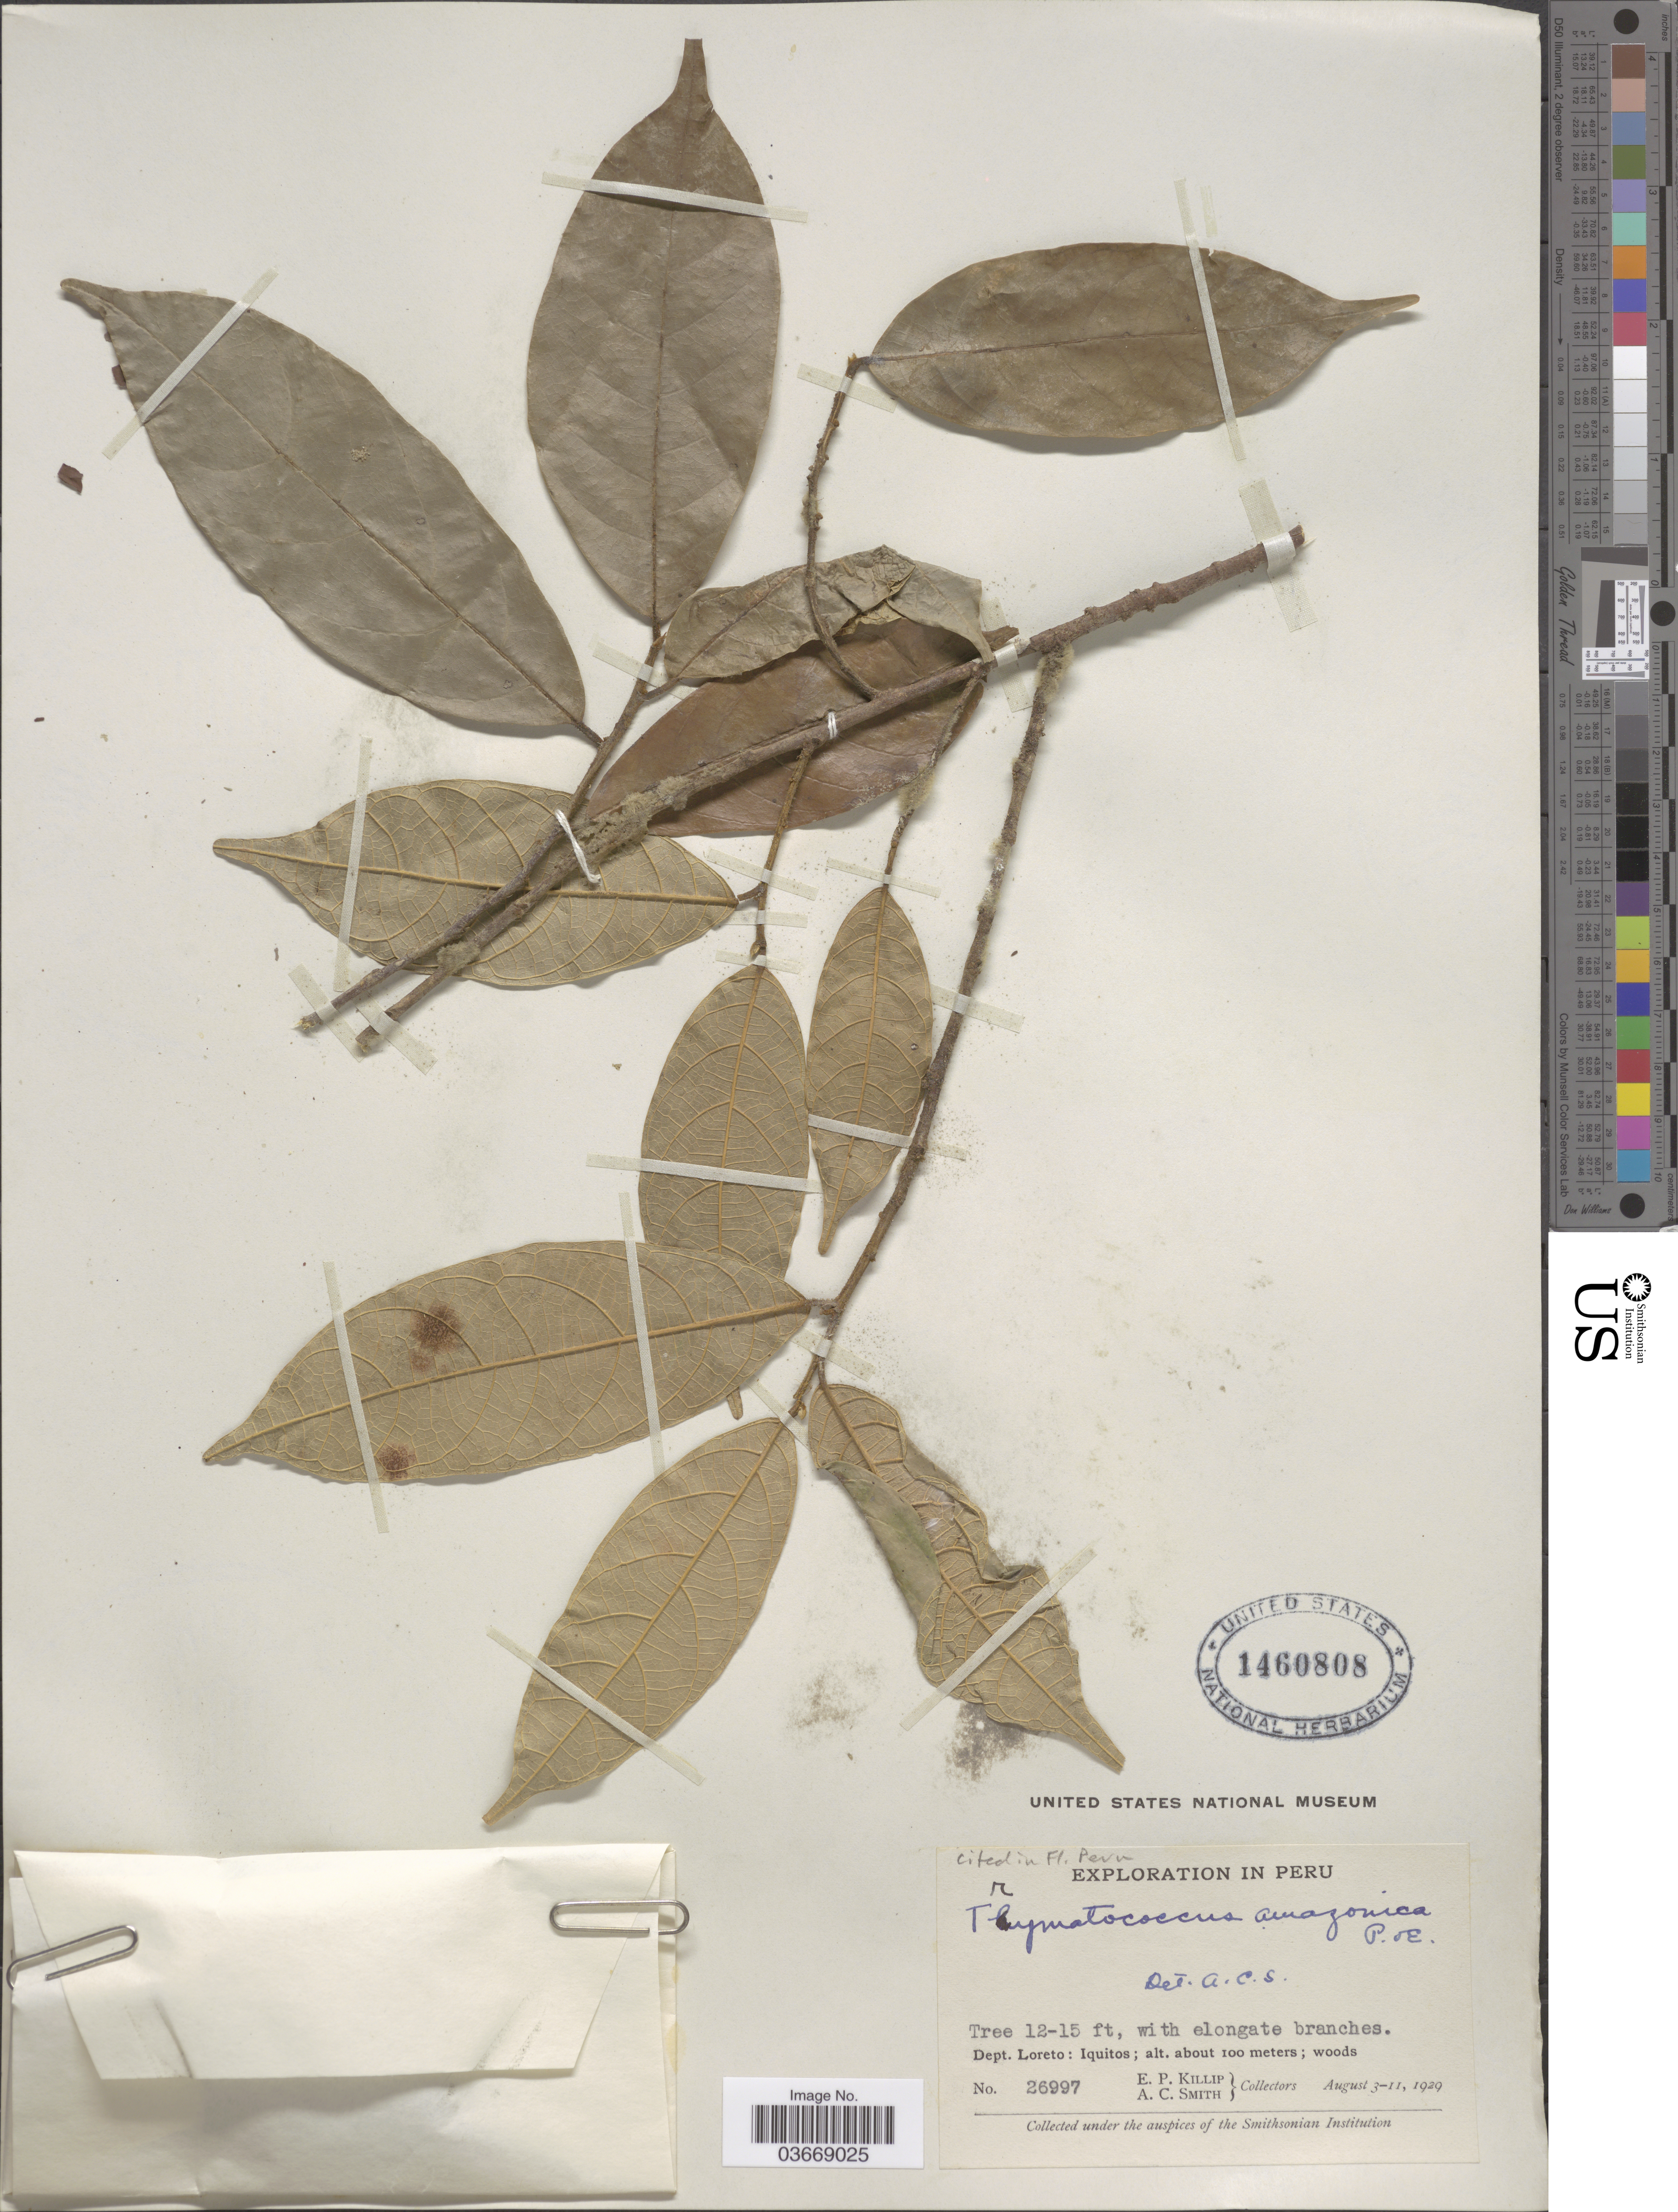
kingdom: Plantae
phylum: Tracheophyta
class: Magnoliopsida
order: Rosales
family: Moraceae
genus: Brosimum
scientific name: Brosimum amazonicum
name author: (Poepp. & Endl.) E. M. Gardner & Zerega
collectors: E. P. Killip & A. C. Smith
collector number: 26997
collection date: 1929-08-03/1929-08-11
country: Peru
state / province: Loreto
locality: Dept. Loreto: Iquitos.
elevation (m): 100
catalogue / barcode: US 1460808